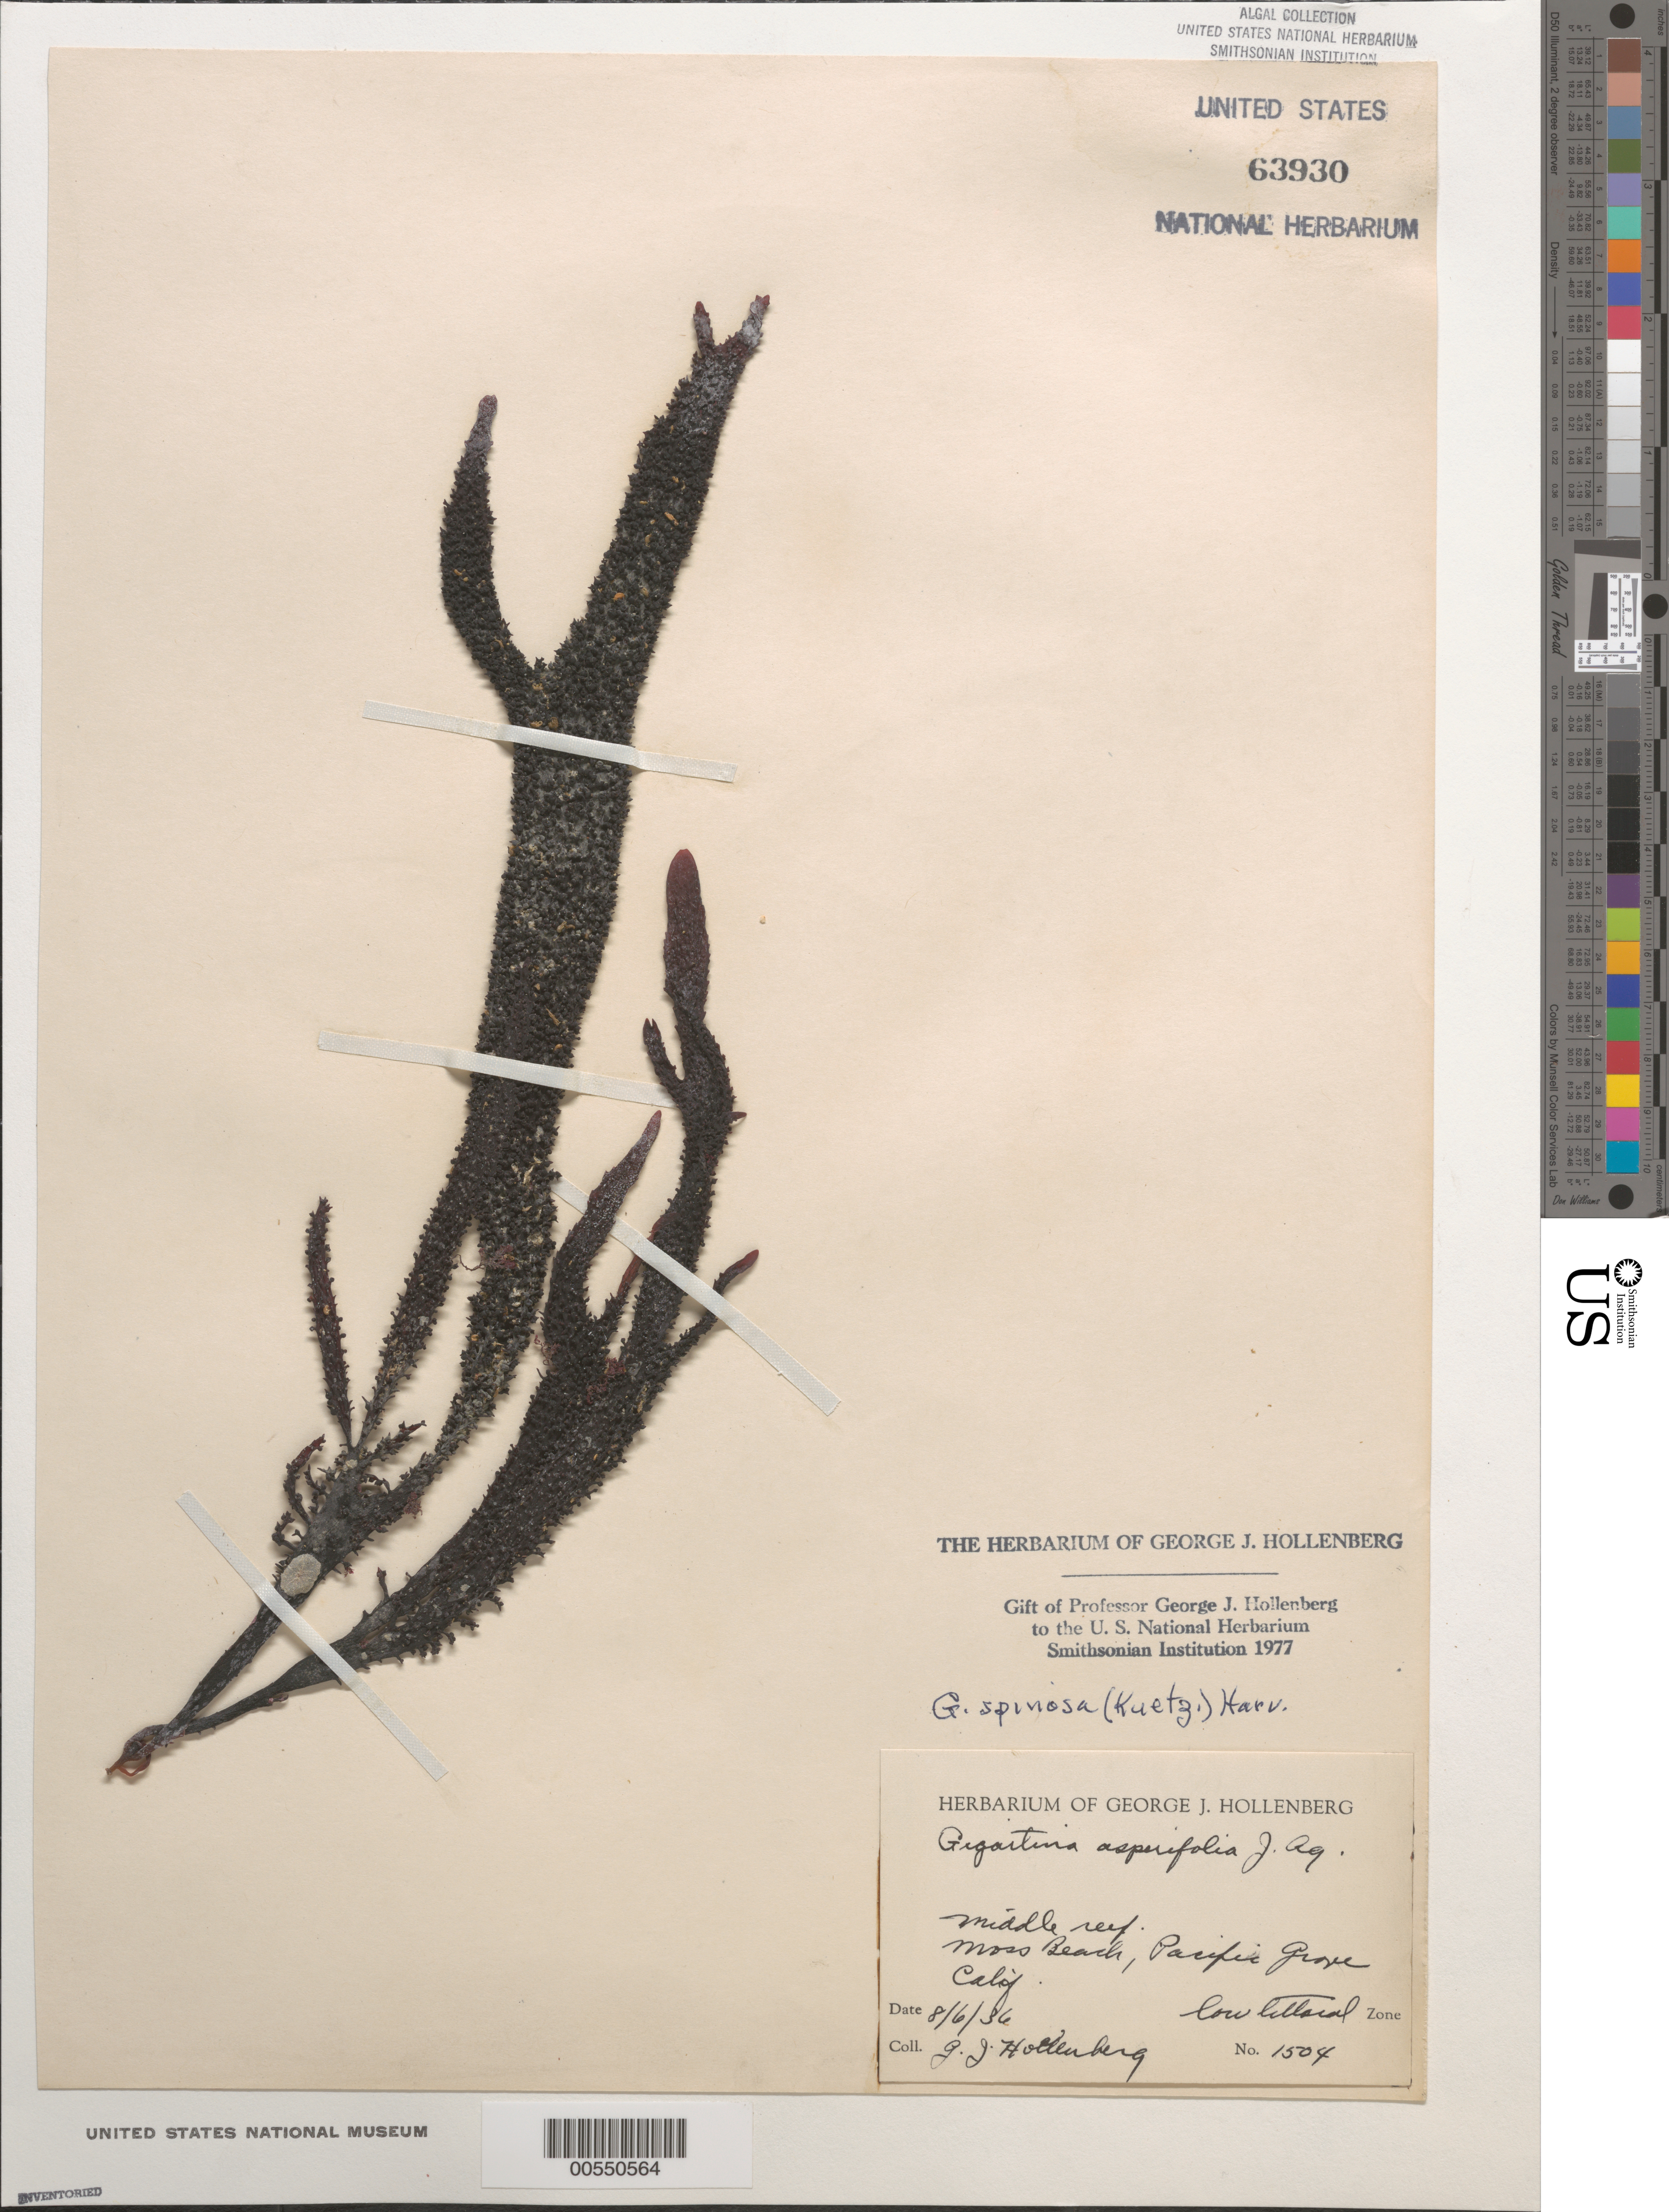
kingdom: Plantae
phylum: Rhodophyta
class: Florideophyceae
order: Gigartinales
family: Gigartinaceae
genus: Chondracanthus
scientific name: Chondracanthus spinosus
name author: (Kütz.) Guiry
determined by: Algae name updating Project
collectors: G. Hollenberg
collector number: GJH 1504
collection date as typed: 06 Aug 1936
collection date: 1936-08-06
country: United States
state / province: California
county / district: Monterey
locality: Middle reef of Moss Beach, Pacific Grove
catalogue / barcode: US 63930